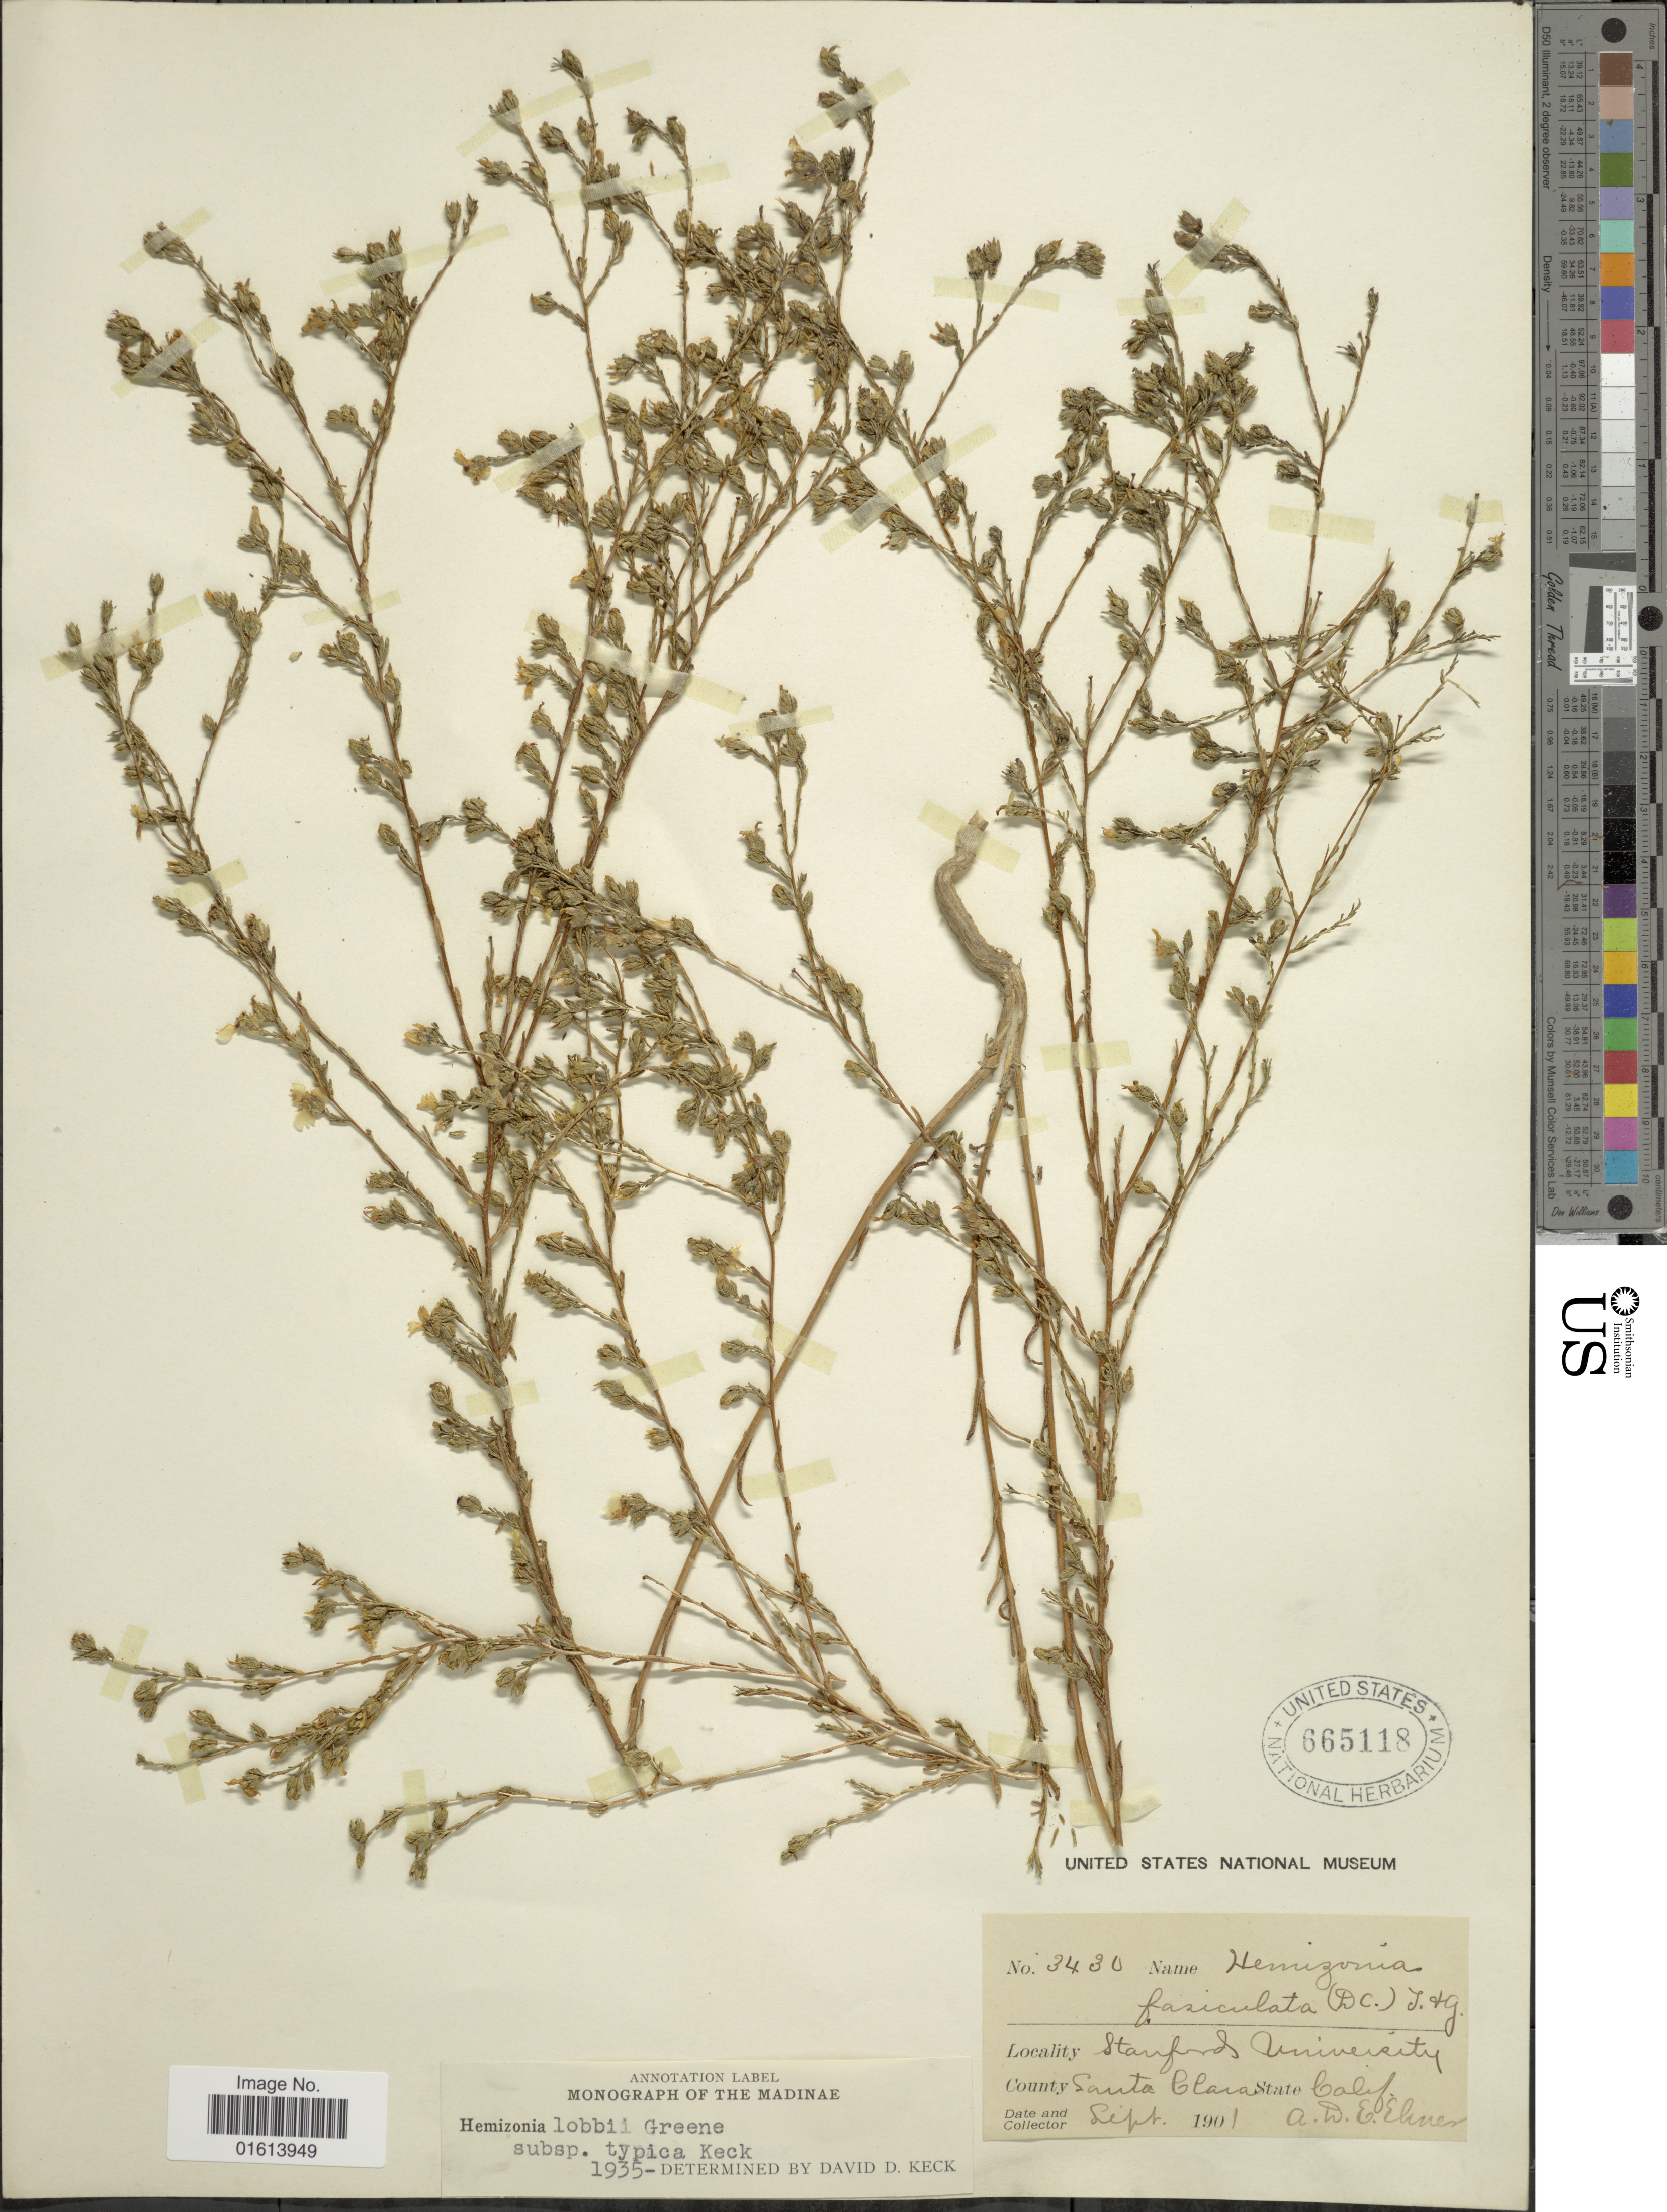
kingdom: Plantae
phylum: Tracheophyta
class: Magnoliopsida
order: Asterales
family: Asteraceae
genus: Deinandra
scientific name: Deinandra lobbii subsp. lobbii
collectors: A. D. E. Elmer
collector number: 3430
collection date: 1901-09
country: United States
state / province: California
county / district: Santa Clara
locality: Stanford University, County Santa Clara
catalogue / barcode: US 665118